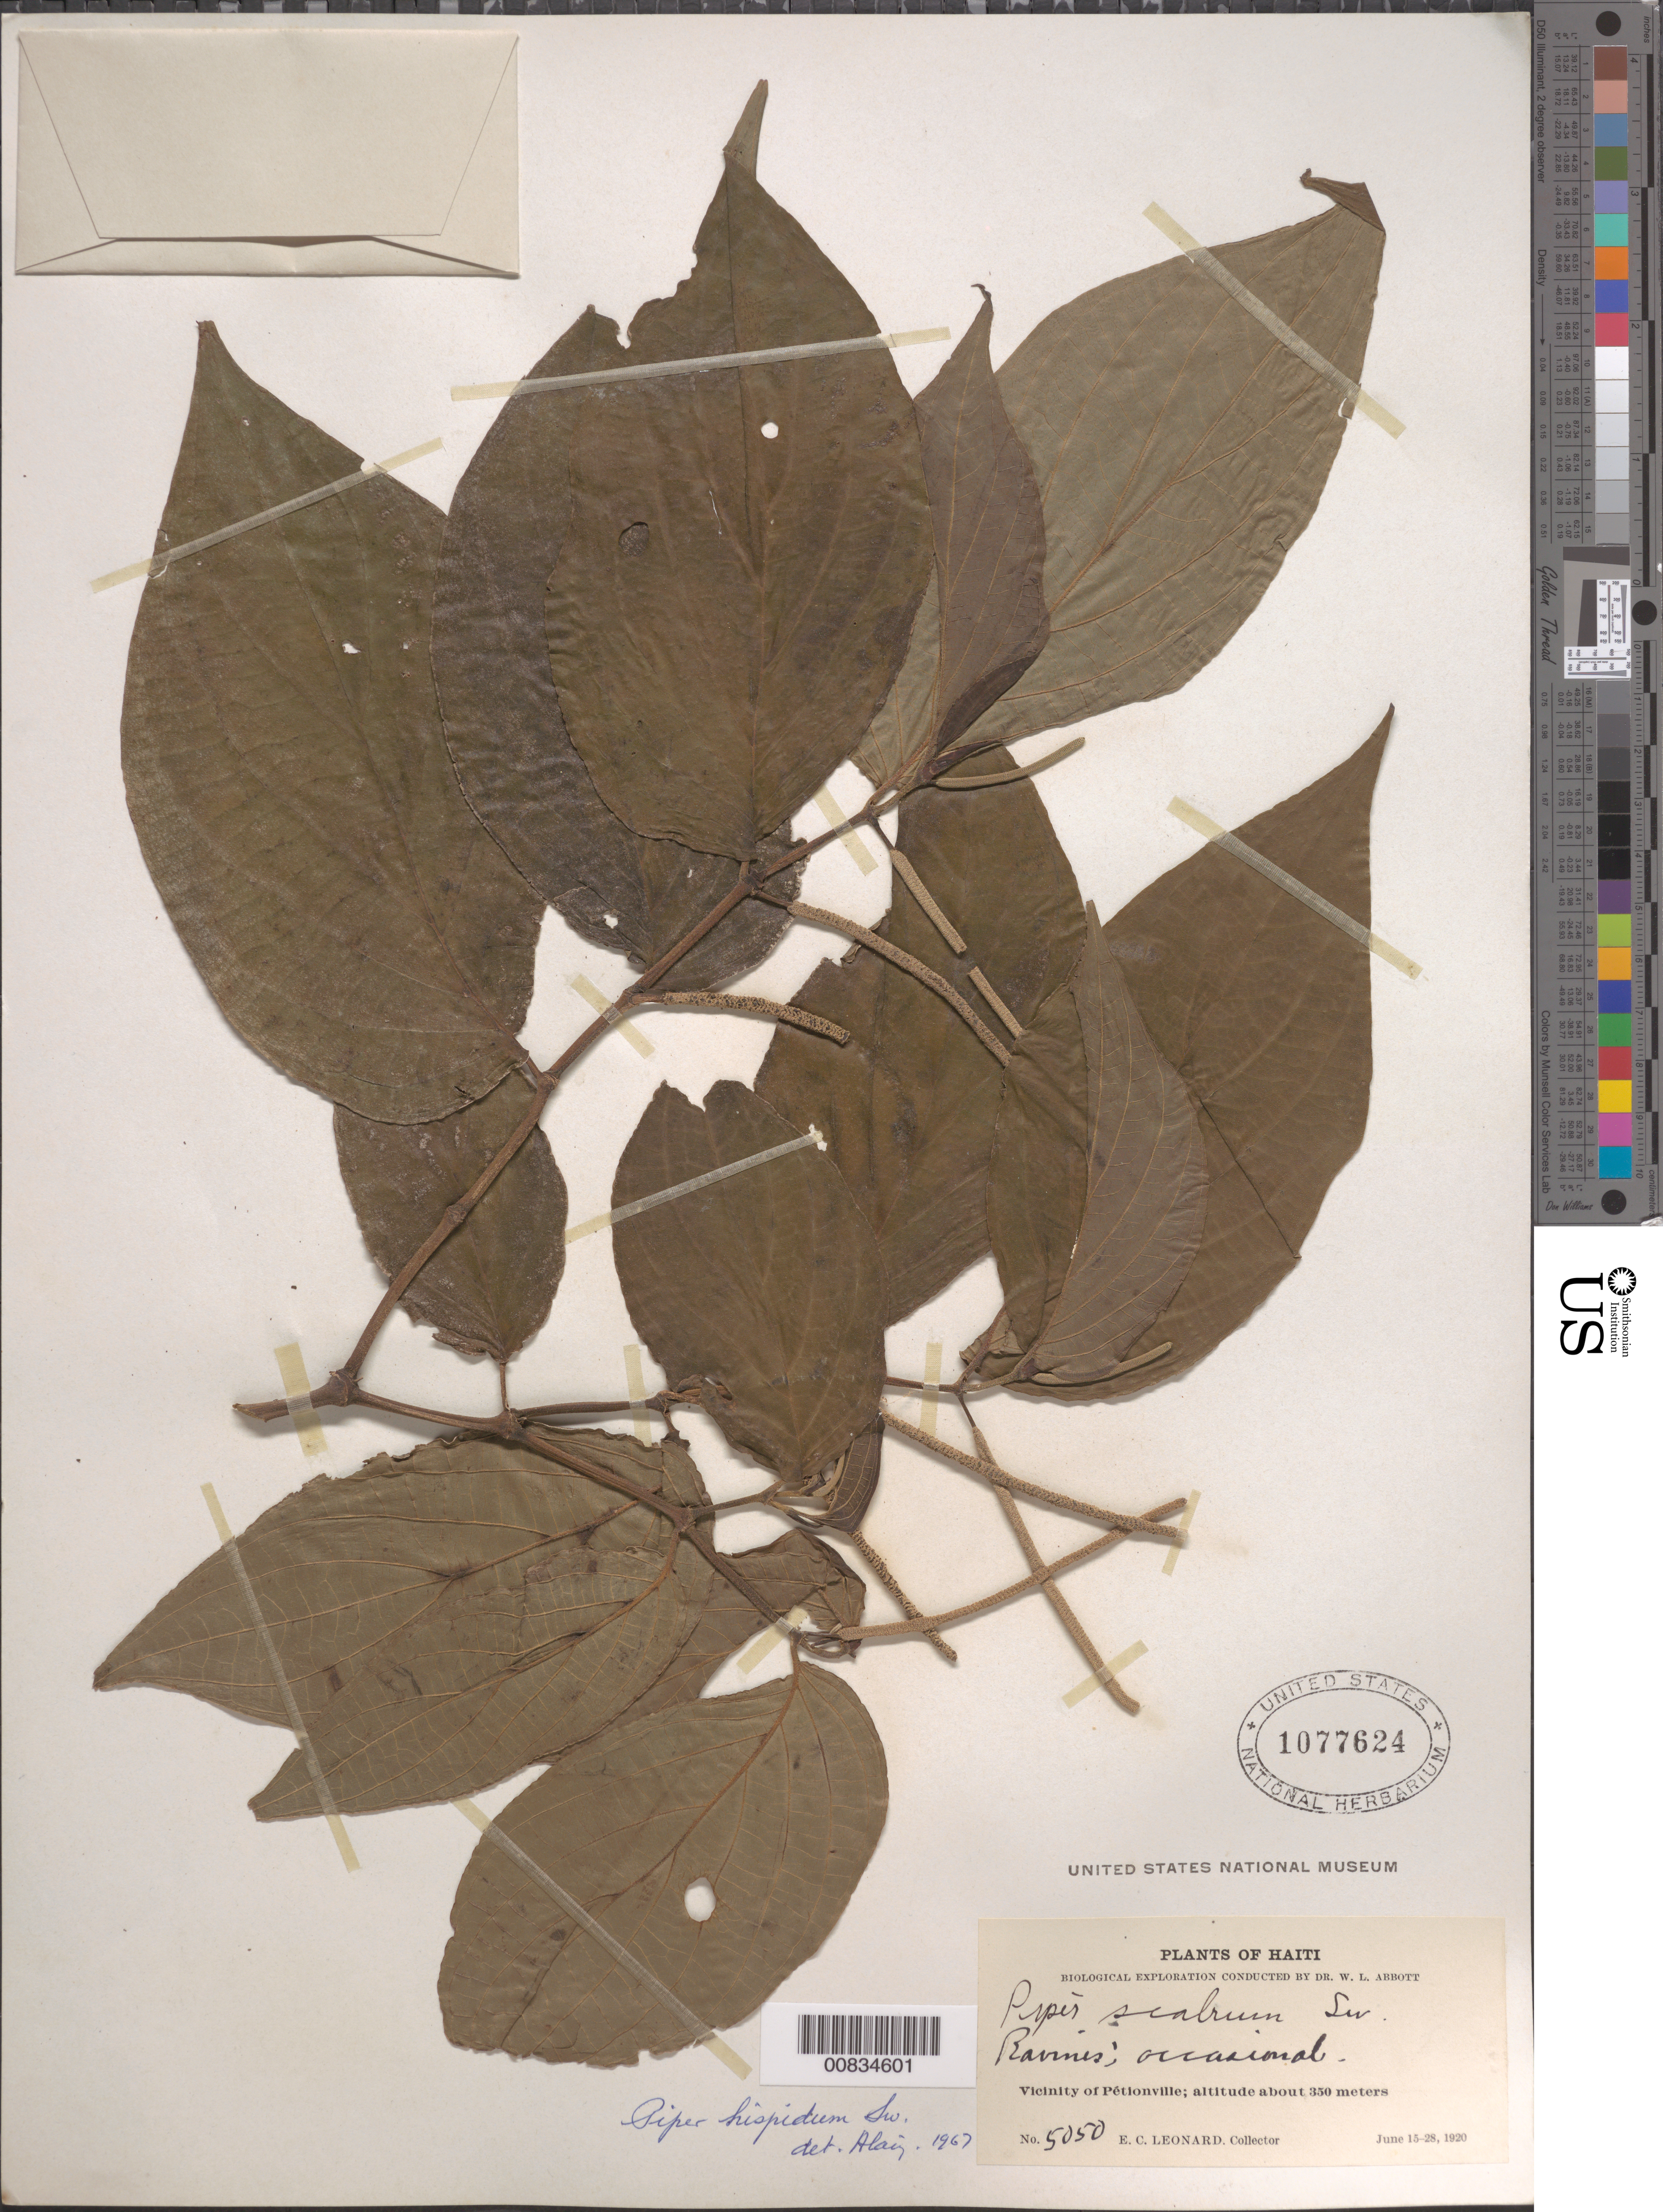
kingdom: Plantae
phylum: Tracheophyta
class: Magnoliopsida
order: Piperales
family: Piperaceae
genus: Piper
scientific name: Piper hispidum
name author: Sw.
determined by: Liogier, Alain H.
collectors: E. C. Leonard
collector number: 5050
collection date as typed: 15 Jun 1920 to 28 Jun 1920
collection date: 1920-06-15/1920-06-28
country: Haiti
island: Hispaniola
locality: Vicinity of Pétionville.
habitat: Ravines.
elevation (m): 350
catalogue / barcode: US 1077624